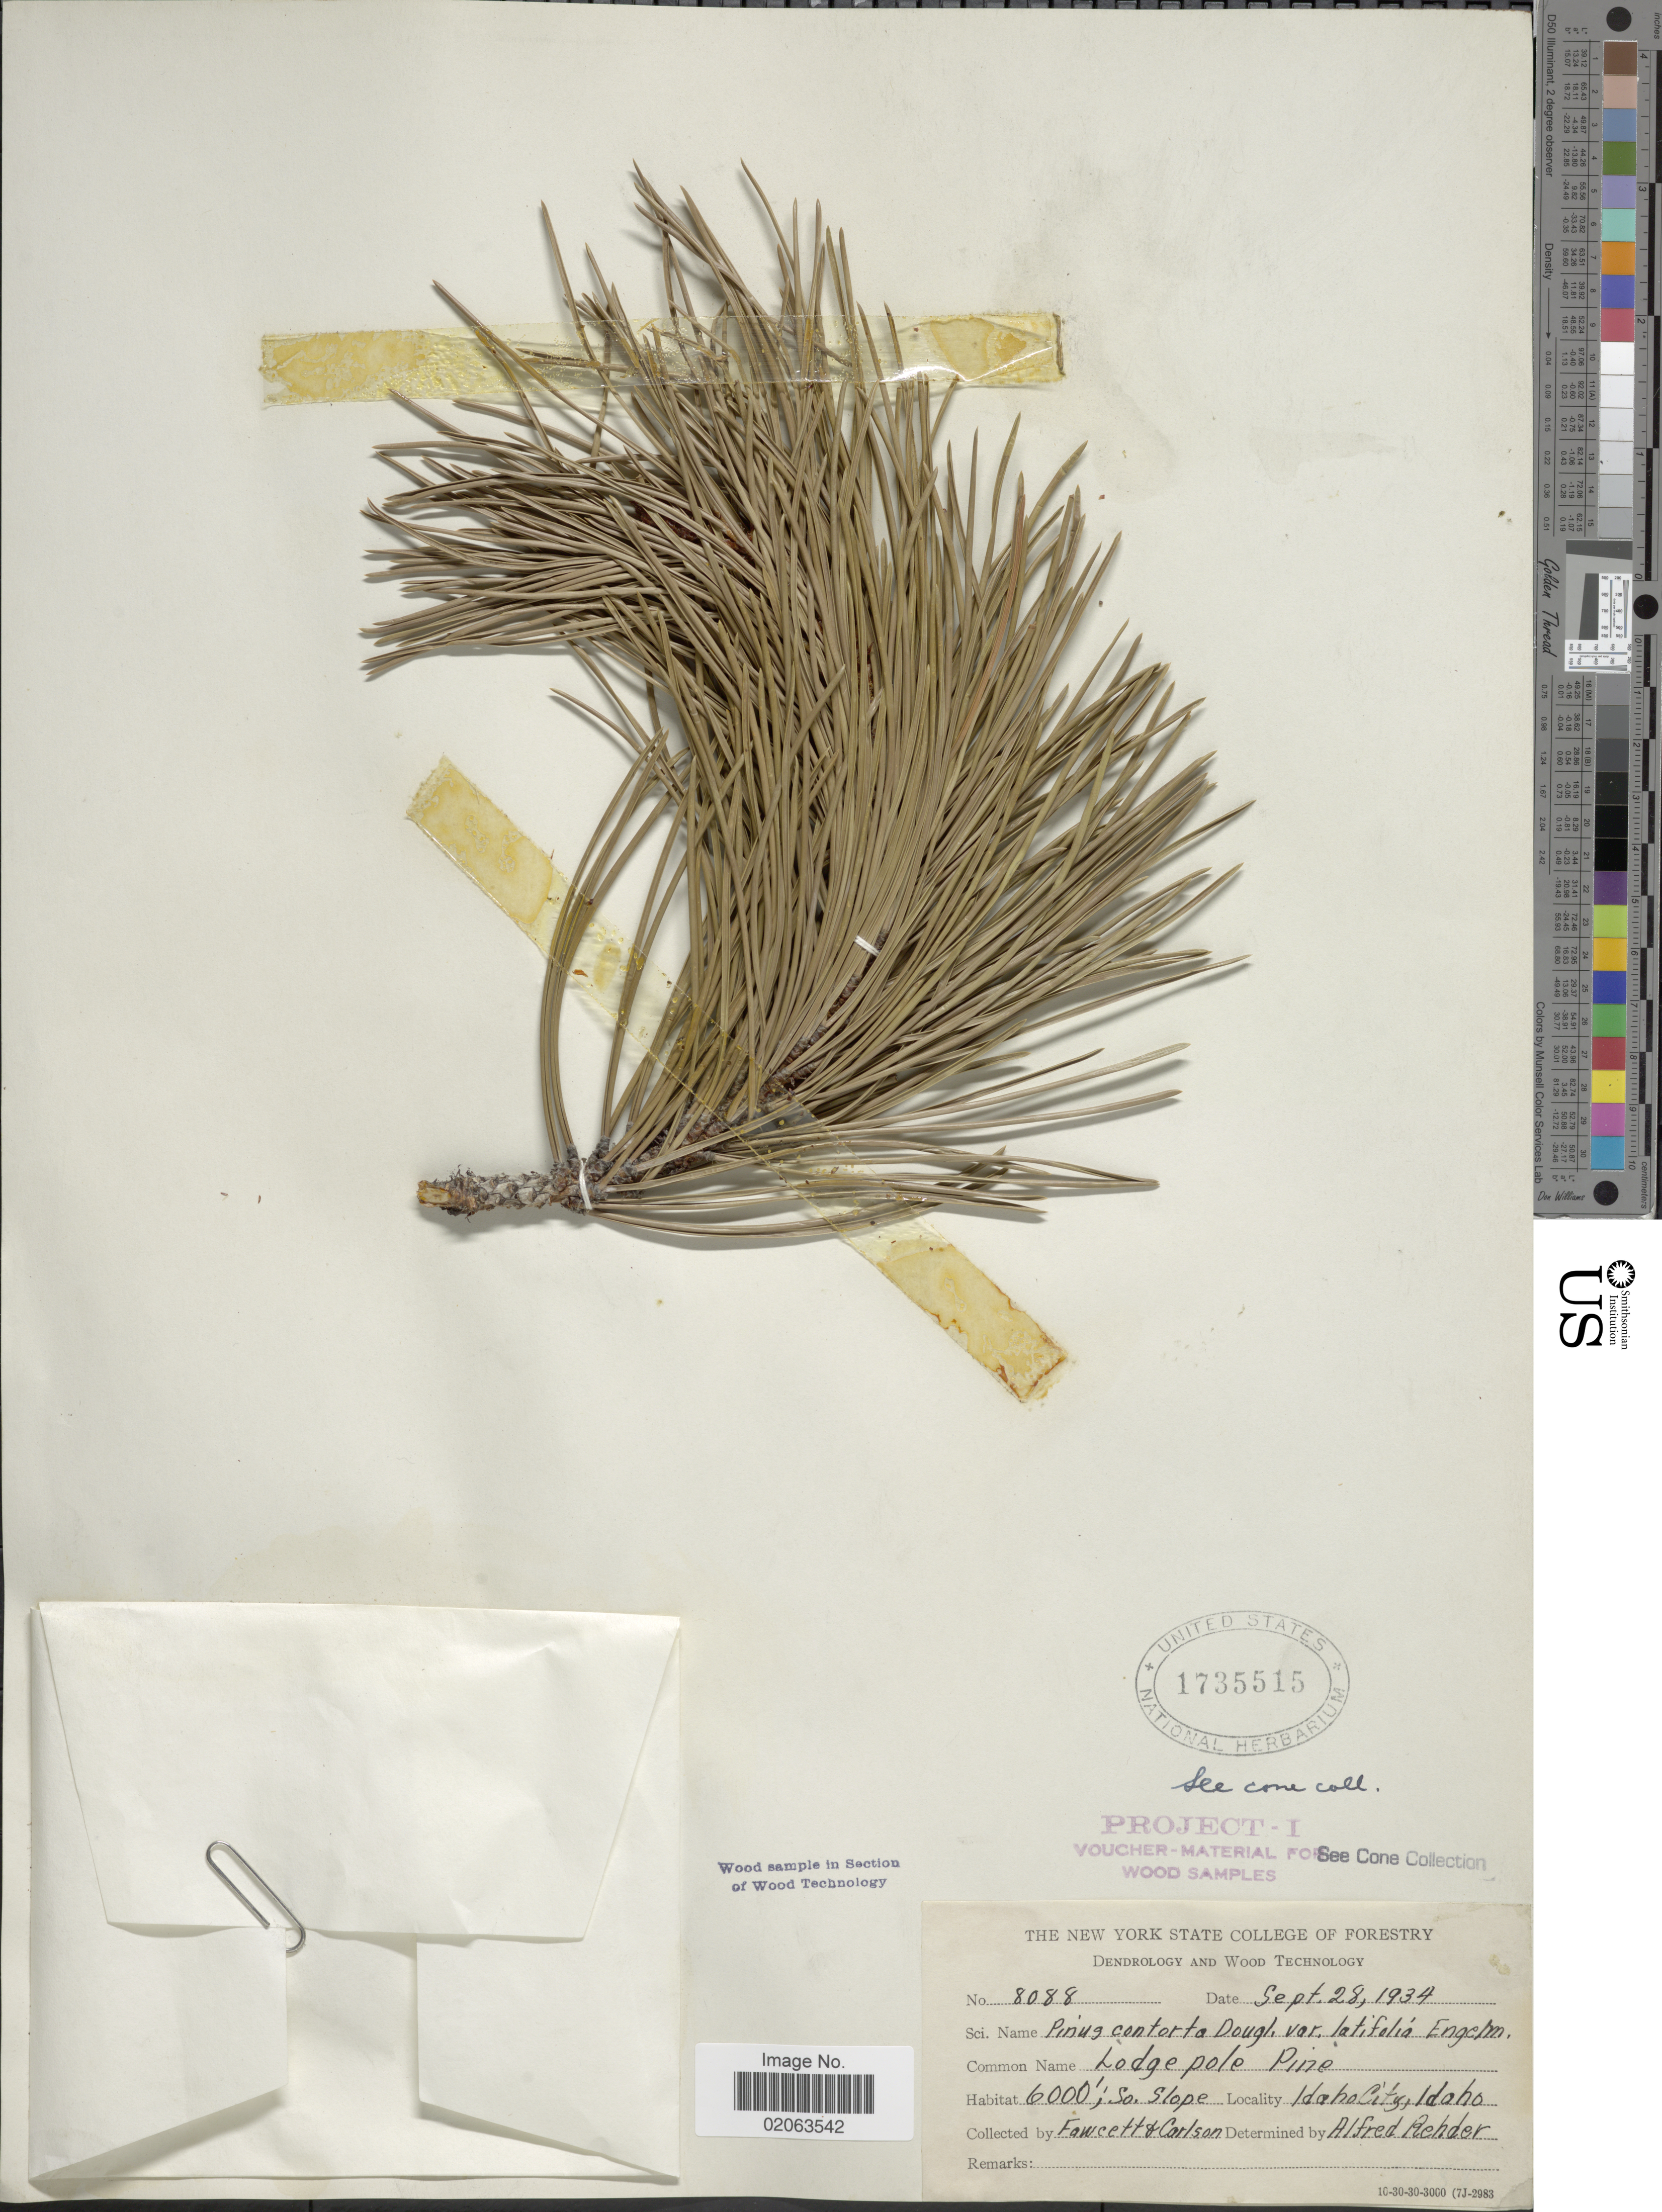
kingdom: Plantae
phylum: Tracheophyta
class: Pinopsida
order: Pinales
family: Pinaceae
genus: Pinus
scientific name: Pinus contorta var. latifolia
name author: Engelm. ex S. Watson in C. King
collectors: -. Fawcett & -. Carlson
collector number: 8088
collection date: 1934-09-28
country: United States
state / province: Idaho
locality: Idaho City, Idaho.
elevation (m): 1829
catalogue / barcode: US 1735515